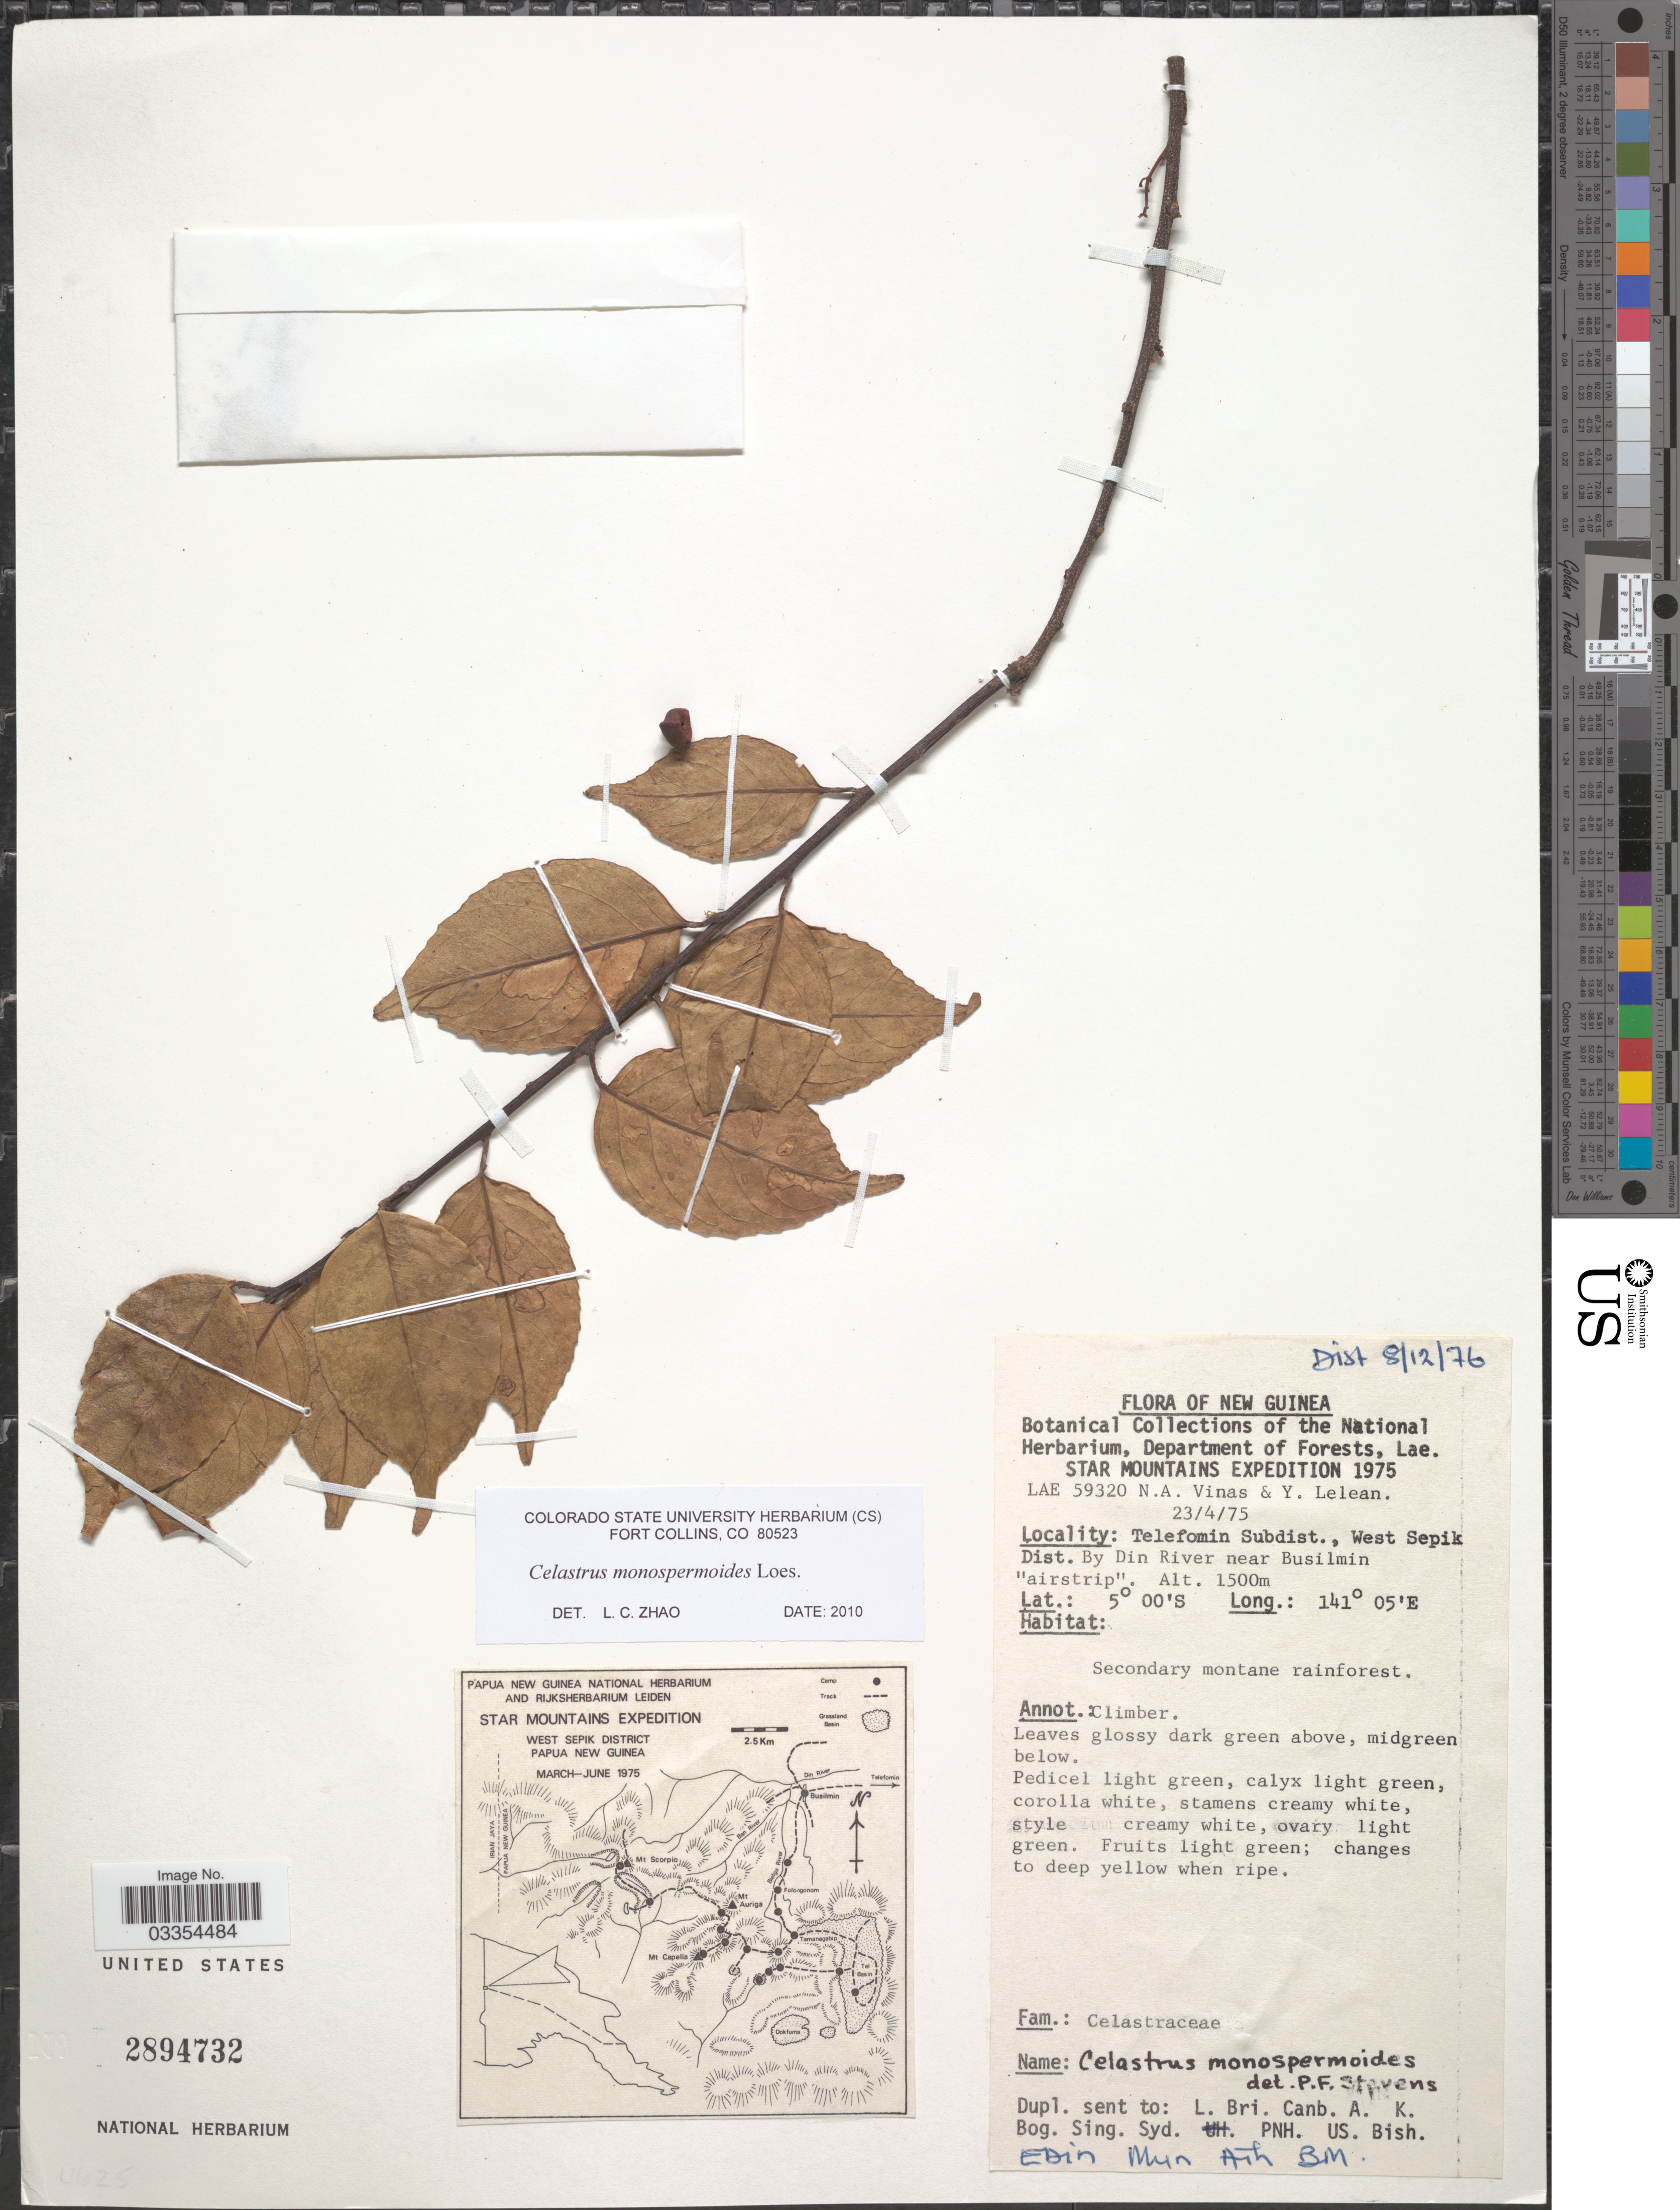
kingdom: Plantae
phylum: Tracheophyta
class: Magnoliopsida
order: Celastrales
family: Celastraceae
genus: Celastrus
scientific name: Celastrus monospermoides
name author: Loes.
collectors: N. Vinas & Y. Lelean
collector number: LAE59320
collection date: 1975-04-23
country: Papua New Guinea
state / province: Sandaun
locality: New Guinea. Star Mountains, Telefomin Subdist., West Sepik Dist. By Din River near Busilmin "airstrip".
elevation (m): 1500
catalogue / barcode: US 2894732